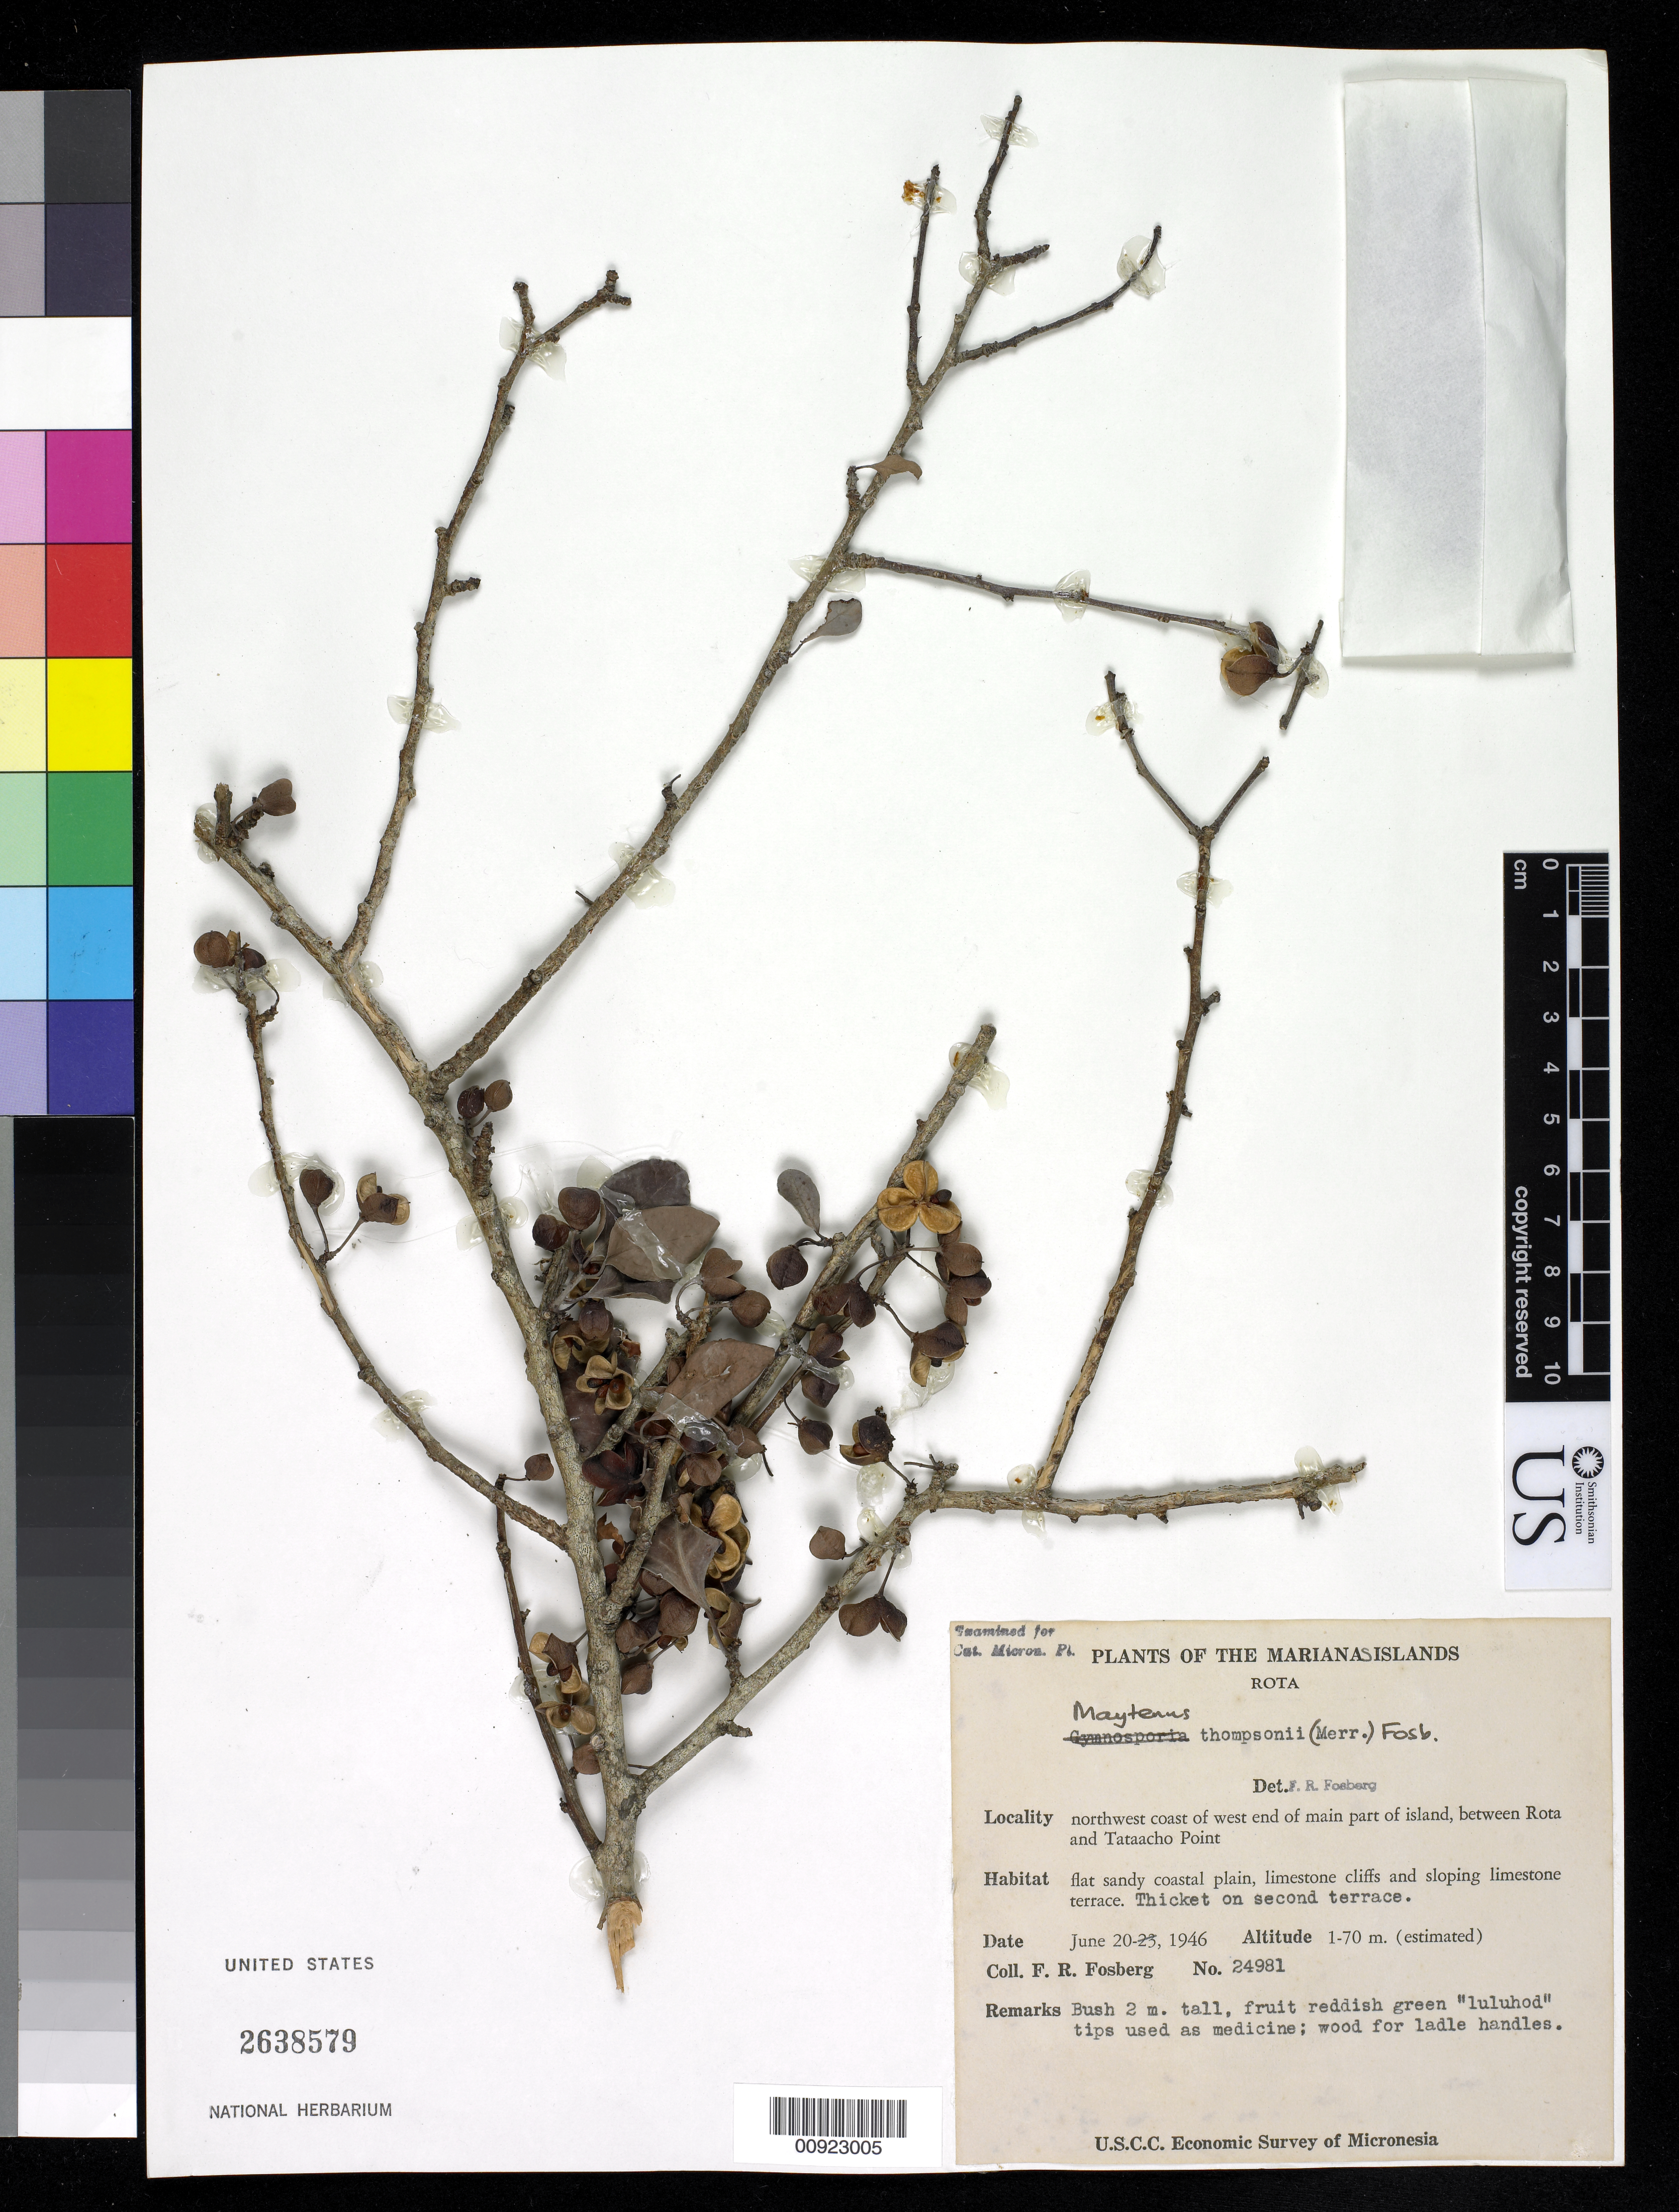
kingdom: Plantae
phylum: Tracheophyta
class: Magnoliopsida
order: Celastrales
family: Celastraceae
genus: Gymnosporia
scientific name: Gymnosporia thompsonii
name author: Merr.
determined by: Wagner, W. L., (BOT), Smithsonian Institution - National Museum of Natural History (UNITED STATES)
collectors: F. R. Fosberg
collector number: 24981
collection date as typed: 20 Jun 1946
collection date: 1946-06-20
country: Northern Mariana Islands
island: Rota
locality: Northwest coast of west end of main part of island, between Rota and Tataacho Point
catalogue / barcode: US 2638579